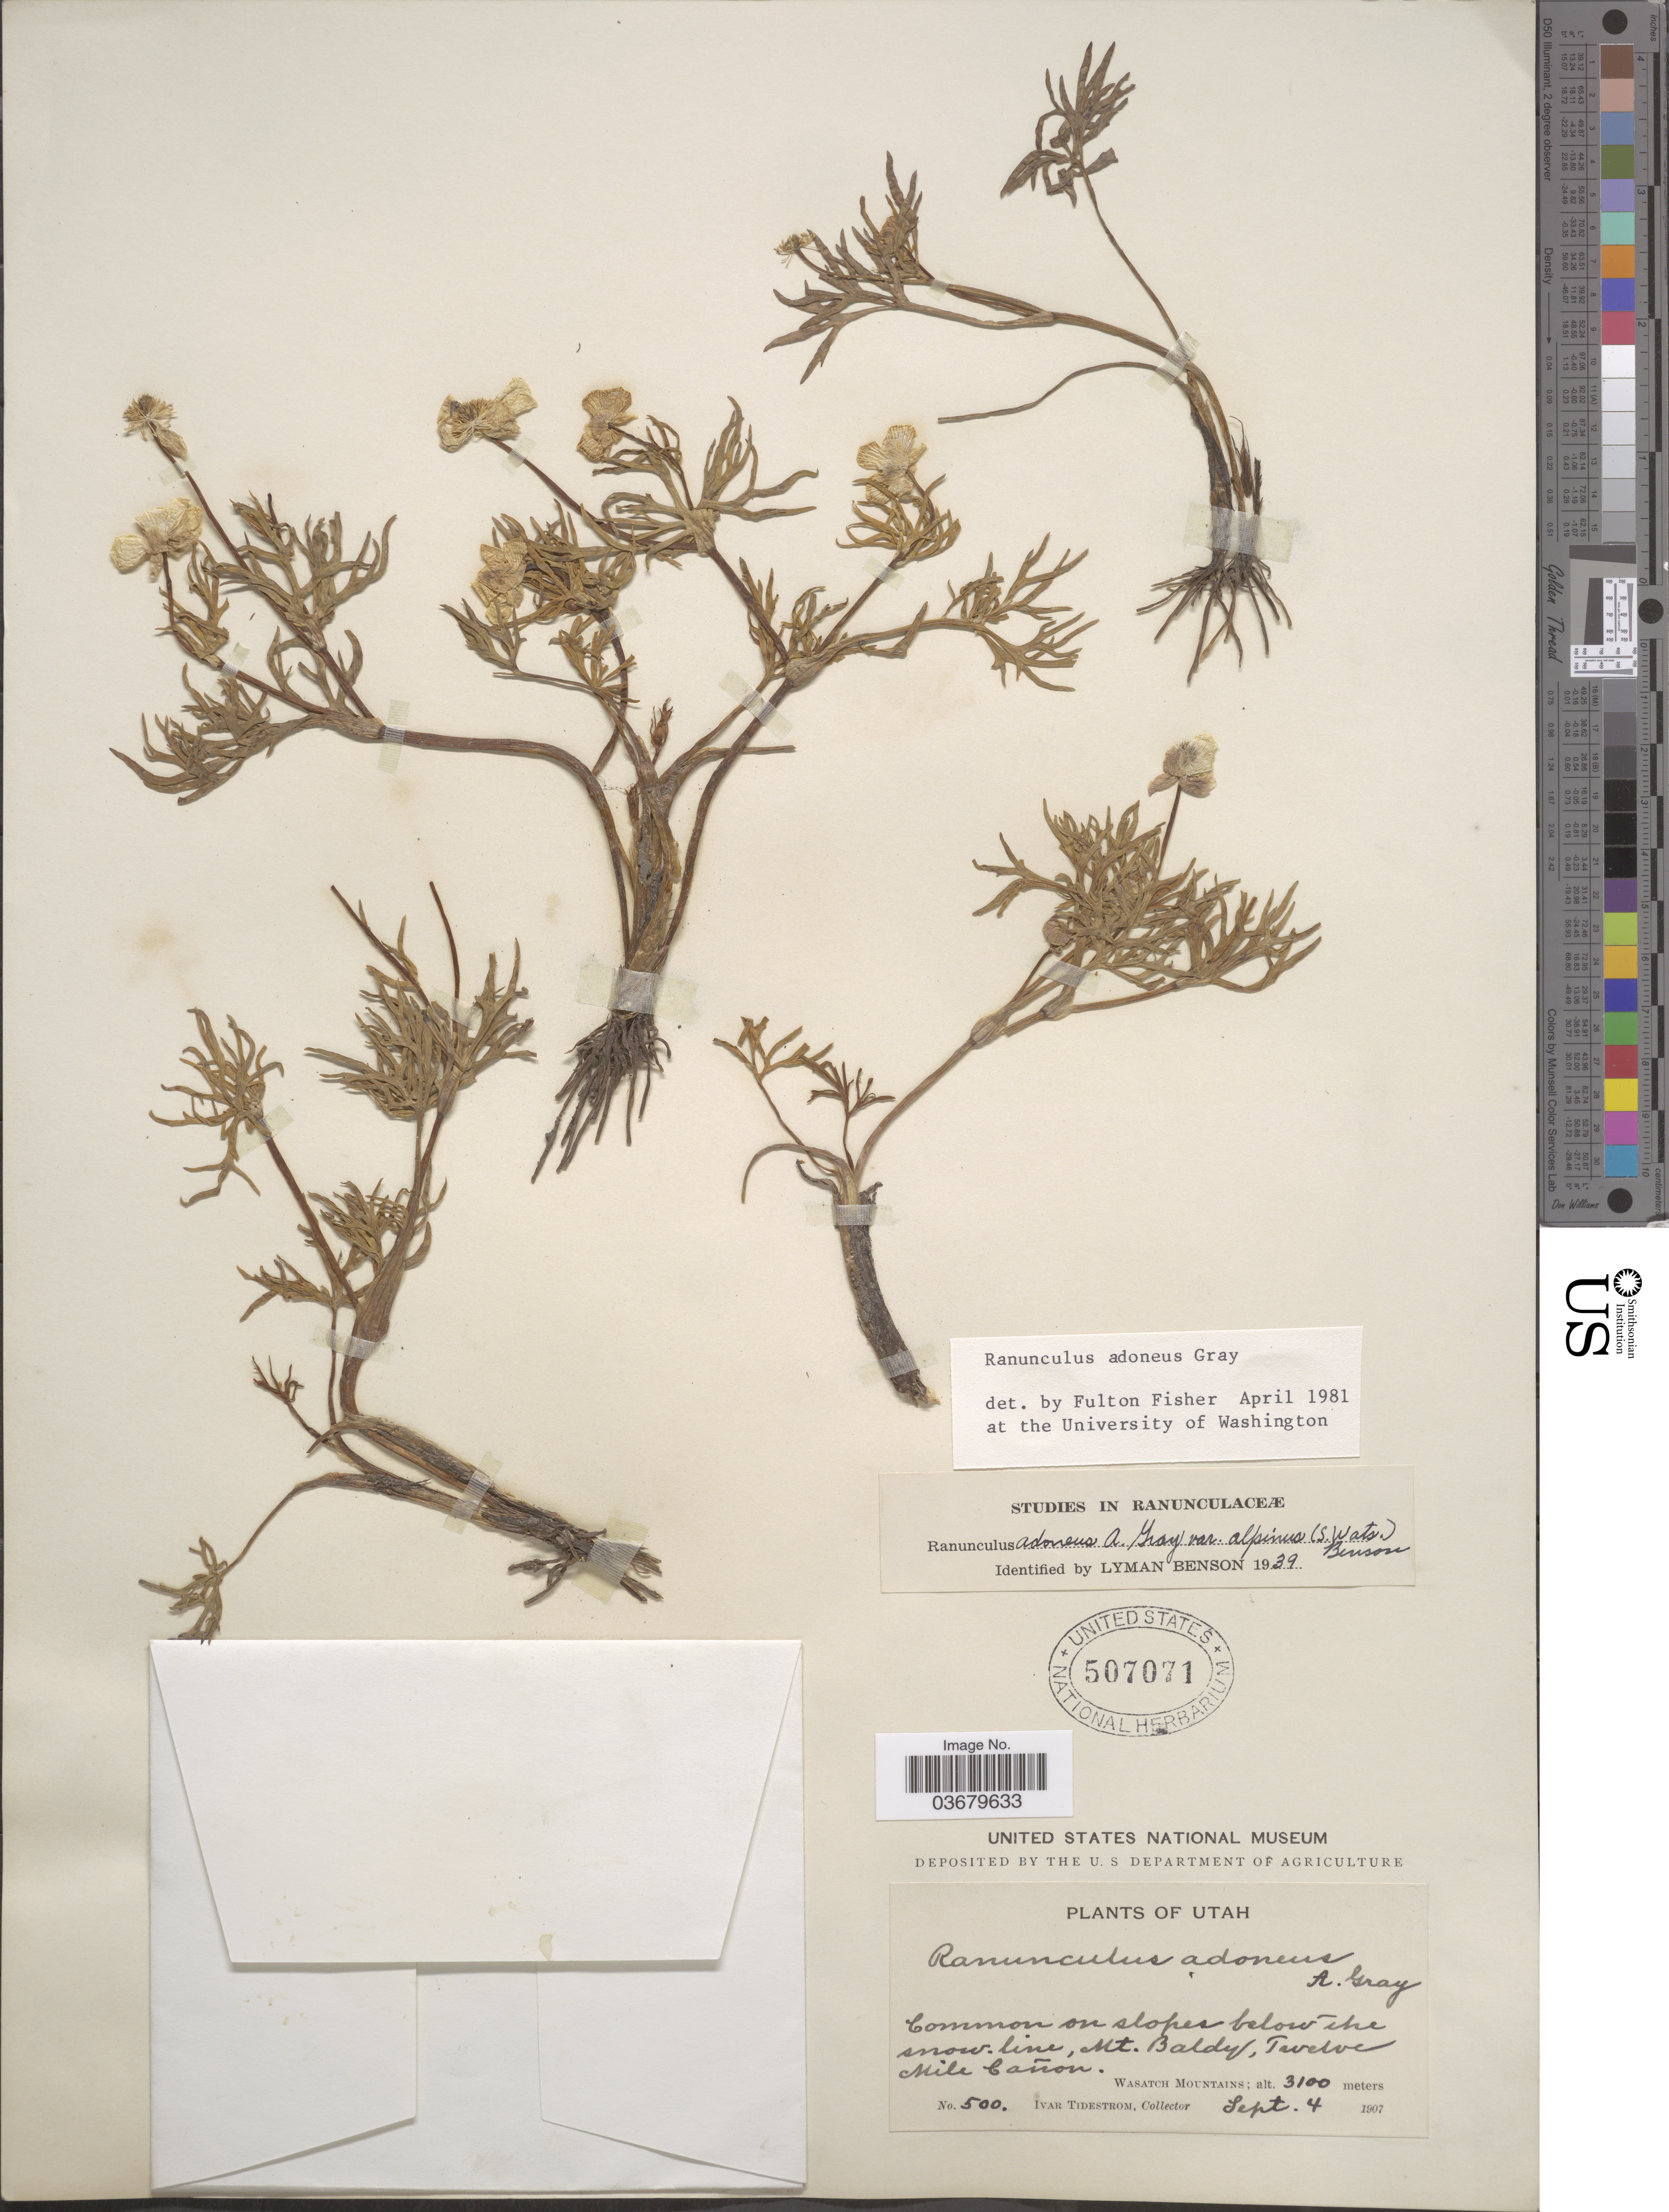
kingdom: Plantae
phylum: Tracheophyta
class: Magnoliopsida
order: Ranunculales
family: Ranunculaceae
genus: Ranunculus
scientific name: Ranunculus adoneus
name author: A. Gray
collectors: I. F. Tidestrom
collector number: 500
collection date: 1907-09-04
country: United States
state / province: Utah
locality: On slopes below the snow line, Mt. Baldy, Twelve Mile Cañon. Wasatch Mountains.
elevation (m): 3100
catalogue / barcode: US 507071